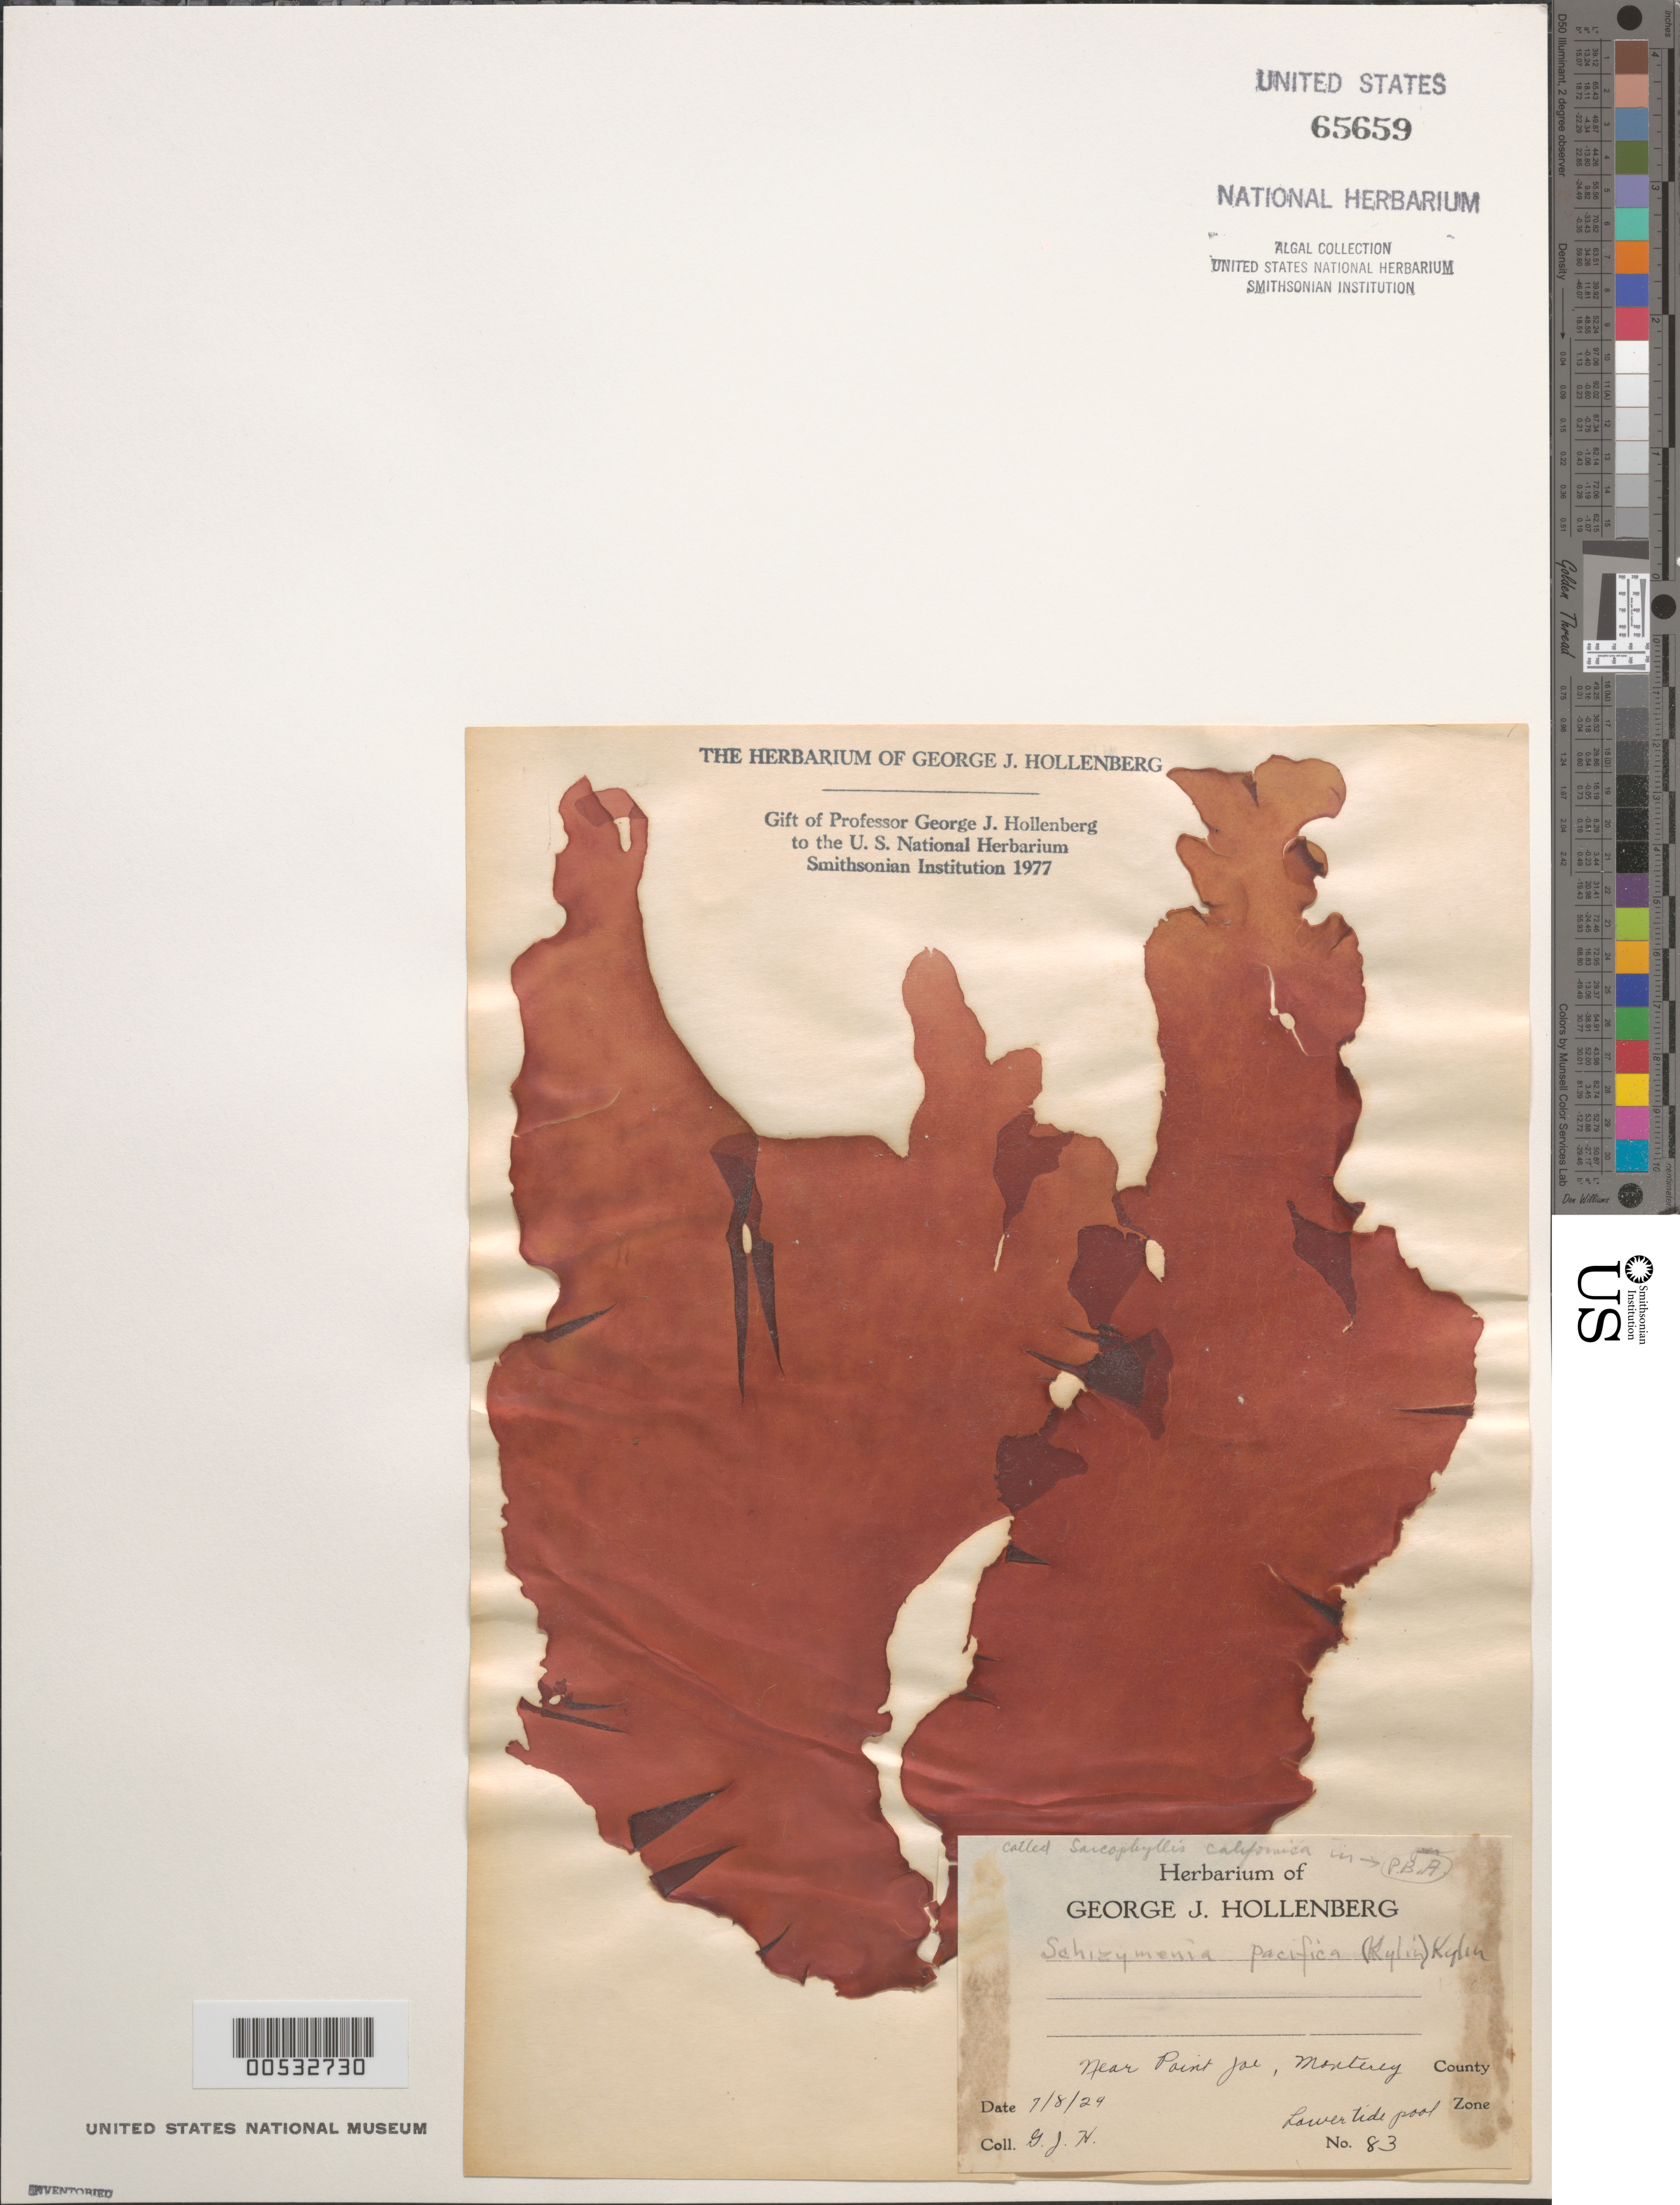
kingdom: Plantae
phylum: Rhodophyta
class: Florideophyceae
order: Nemastomatales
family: Schizymeniaceae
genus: Schizymenia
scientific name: Schizymenia pacifica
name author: (Kylin) Kylin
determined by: Hollenberg, George J.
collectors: G. Hollenberg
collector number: GJH 83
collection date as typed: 08 Jul 1929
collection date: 1929-07-08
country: United States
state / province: California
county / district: Monterey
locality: Near Point Joe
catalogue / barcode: US 65659